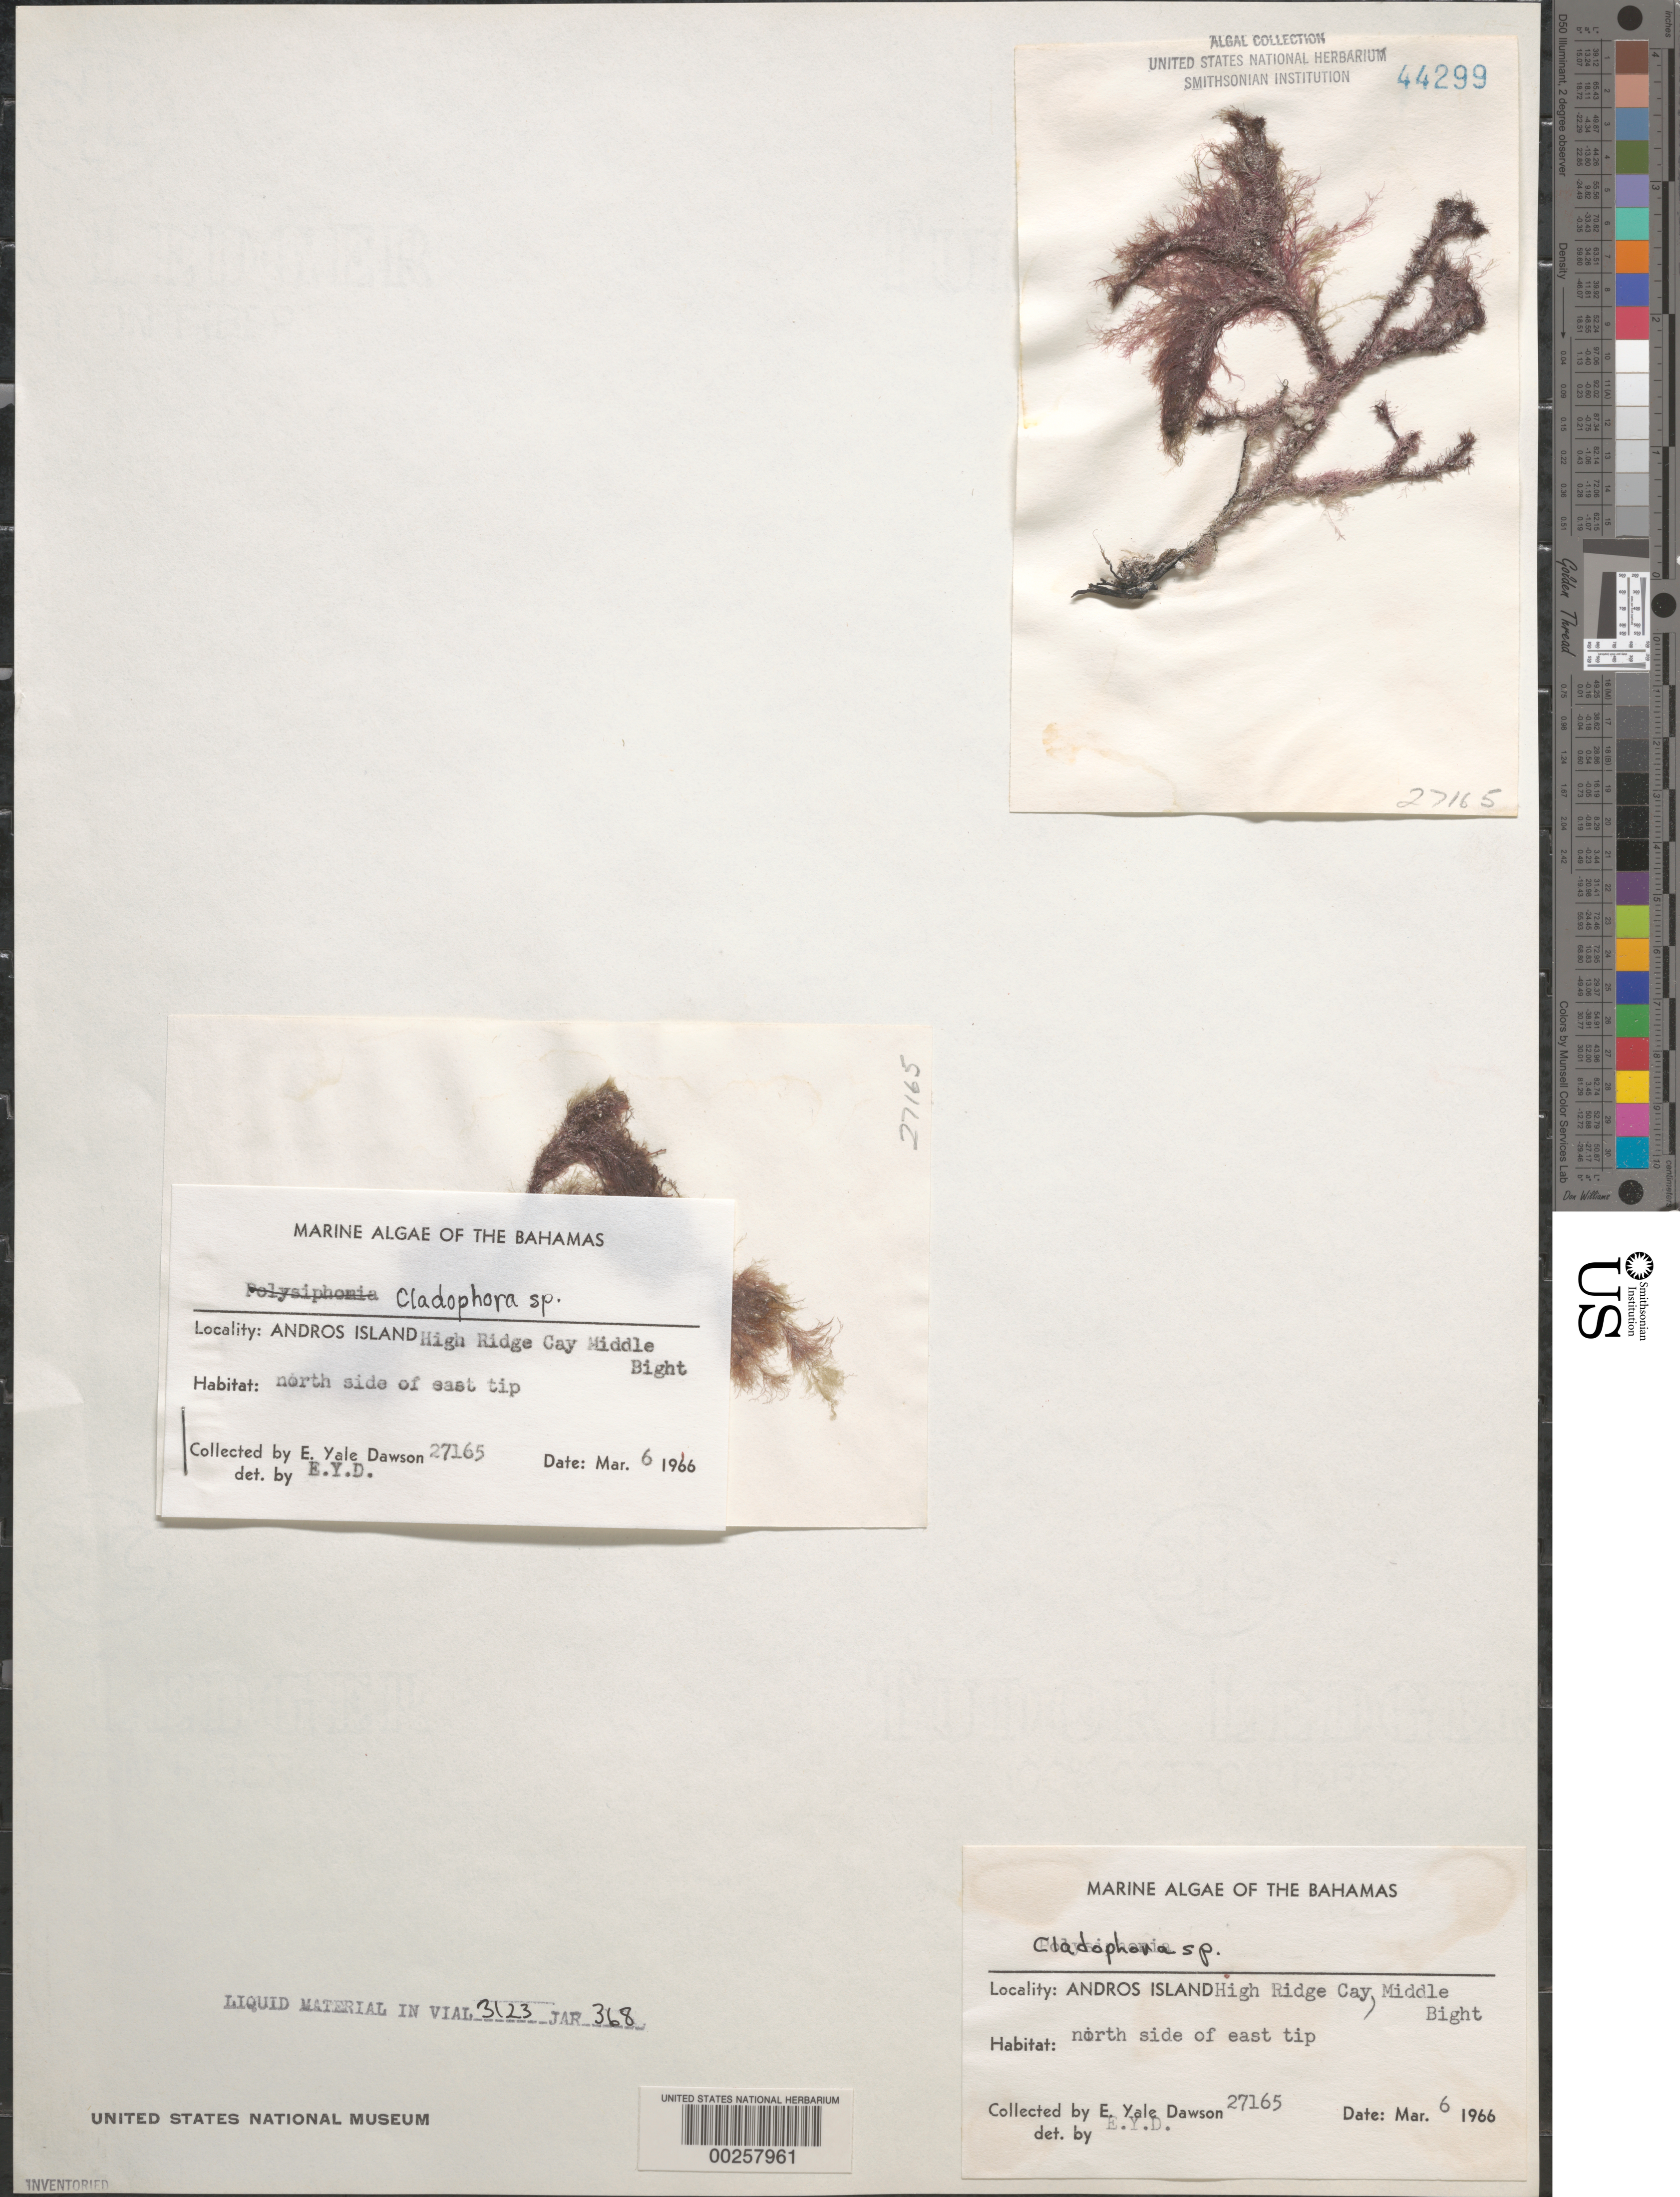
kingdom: Plantae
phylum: Chlorophyta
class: Ulvophyceae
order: Cladophorales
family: Cladophoraceae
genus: Cladophora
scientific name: Cladophora sp.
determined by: Dawson, E. Y.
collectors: E. Y. Dawson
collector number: EYD 27165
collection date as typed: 06 Mar 1966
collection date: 1966-03-06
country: Bahamas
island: High Ridge Cay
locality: Middle Bight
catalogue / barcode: US 44299